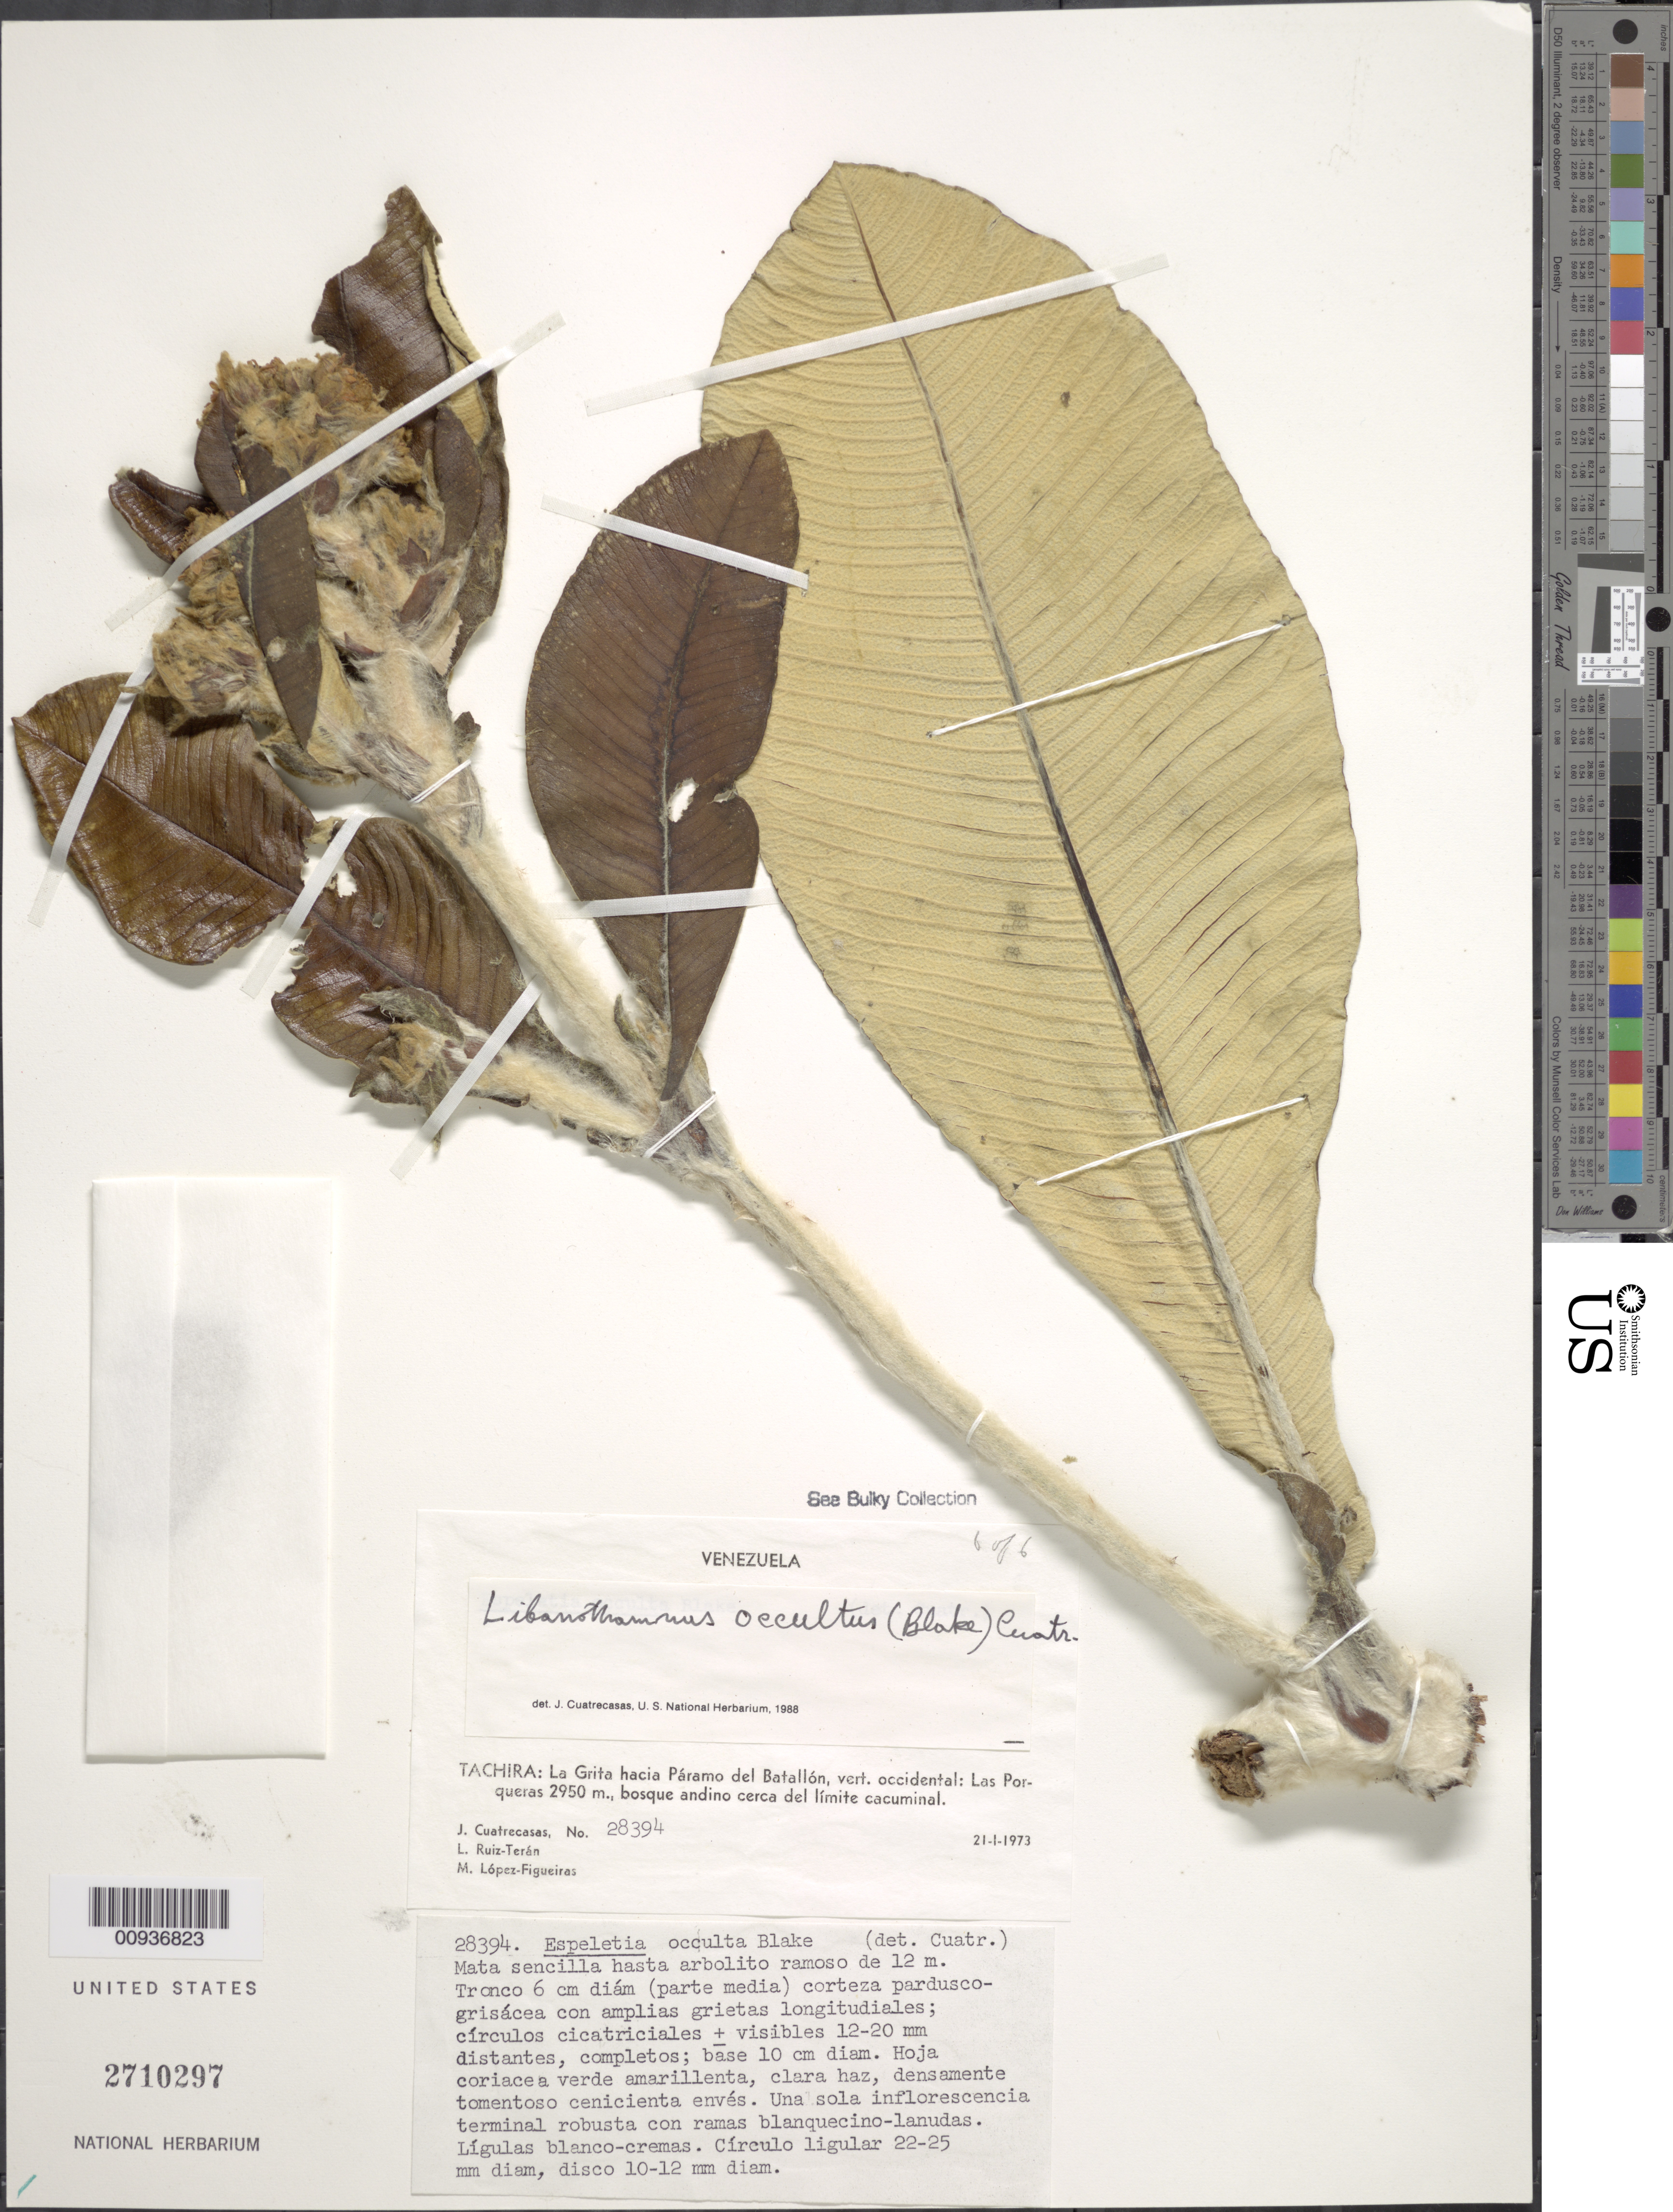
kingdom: Plantae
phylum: Tracheophyta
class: Magnoliopsida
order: Asterales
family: Asteraceae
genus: Libanothamnus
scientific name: Libanothamnus occultus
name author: (S.F. Blake) Cuatrec.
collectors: J. Cuatrecasas, L. E. Ruíz-Terán & M. López Figueiras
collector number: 28394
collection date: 1973-01-21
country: Venezuela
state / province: Tachira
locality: La Grita hacia Paramo del Batallon, vert. occidental, Las Porqueras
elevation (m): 2950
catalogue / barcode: US 2710297